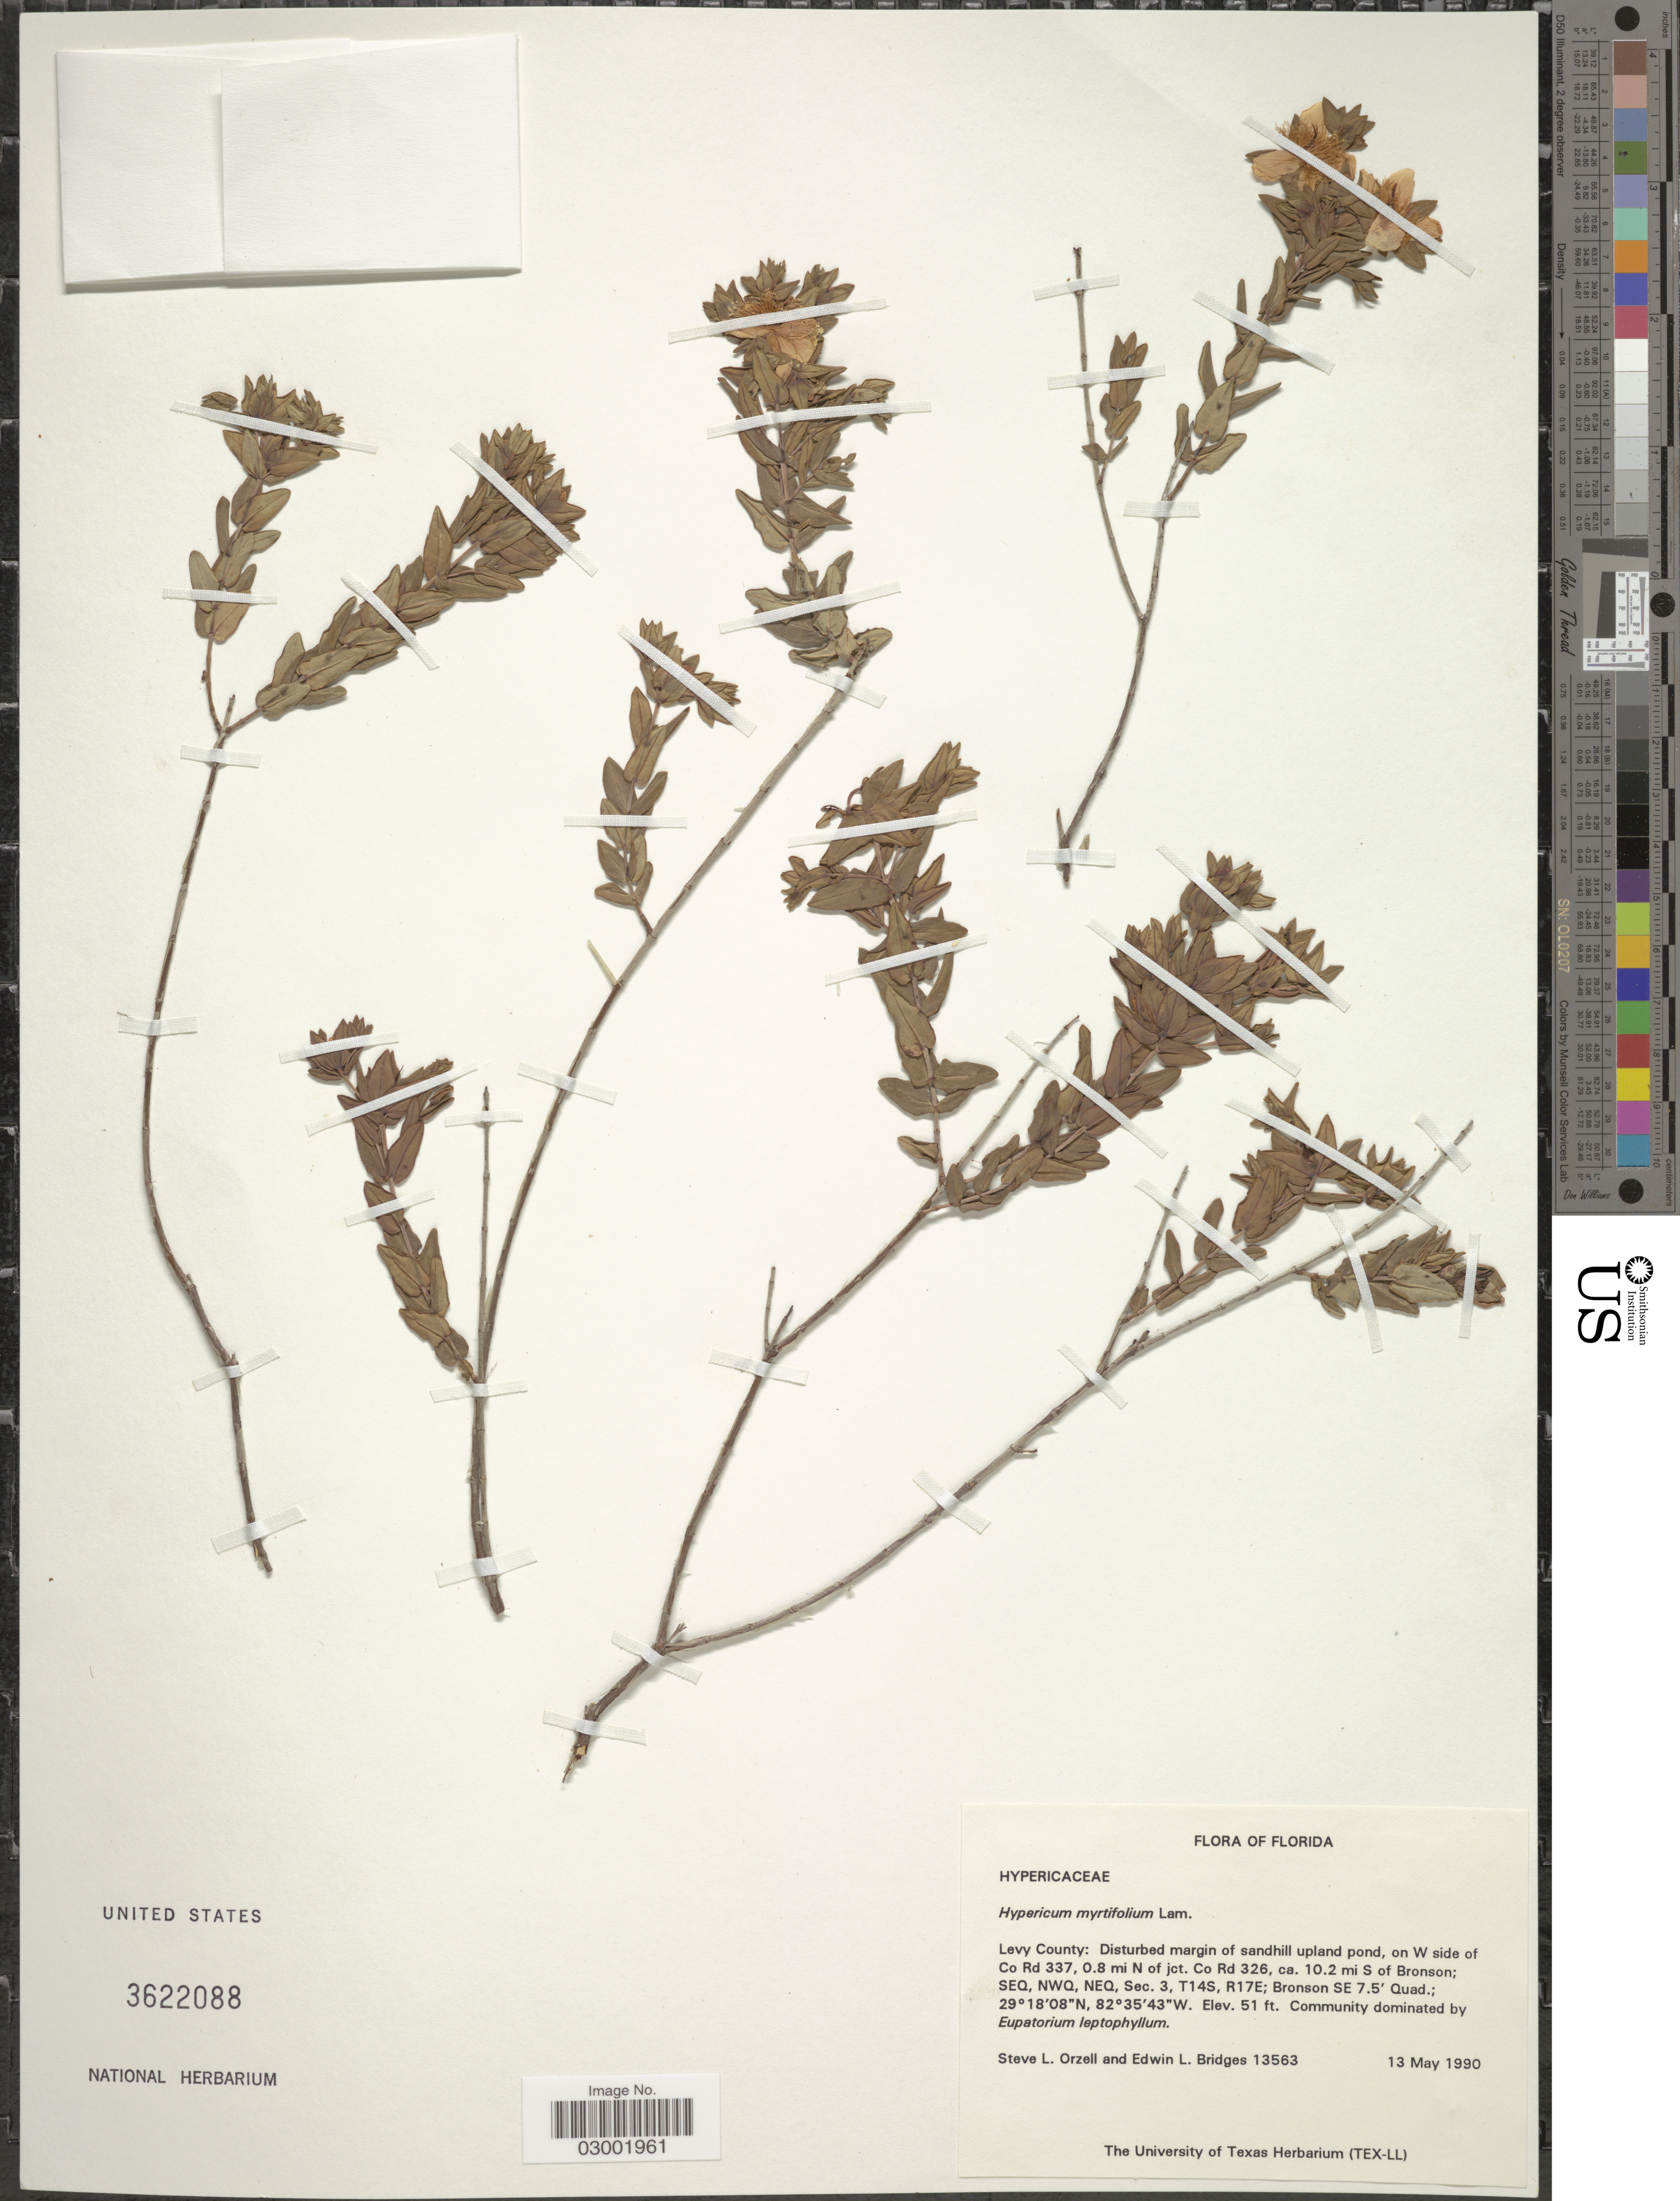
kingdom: Plantae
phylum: Tracheophyta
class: Magnoliopsida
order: Malpighiales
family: Hypericaceae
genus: Hypericum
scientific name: Hypericum myrtifolium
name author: Lam.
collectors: S. Orzell & E. Bridges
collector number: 13563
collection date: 1990-05-13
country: United States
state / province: Florida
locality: Levy County, on W side of Co Rd 337, 0.8 mi N jct. Co Rd 326, ca. 10.2 mi S of Bronson; SEQ, NWQ, NEQ, Sec.3, T14S, R17E; Bronson SE 7.5' Quad.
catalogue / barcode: US 3622088